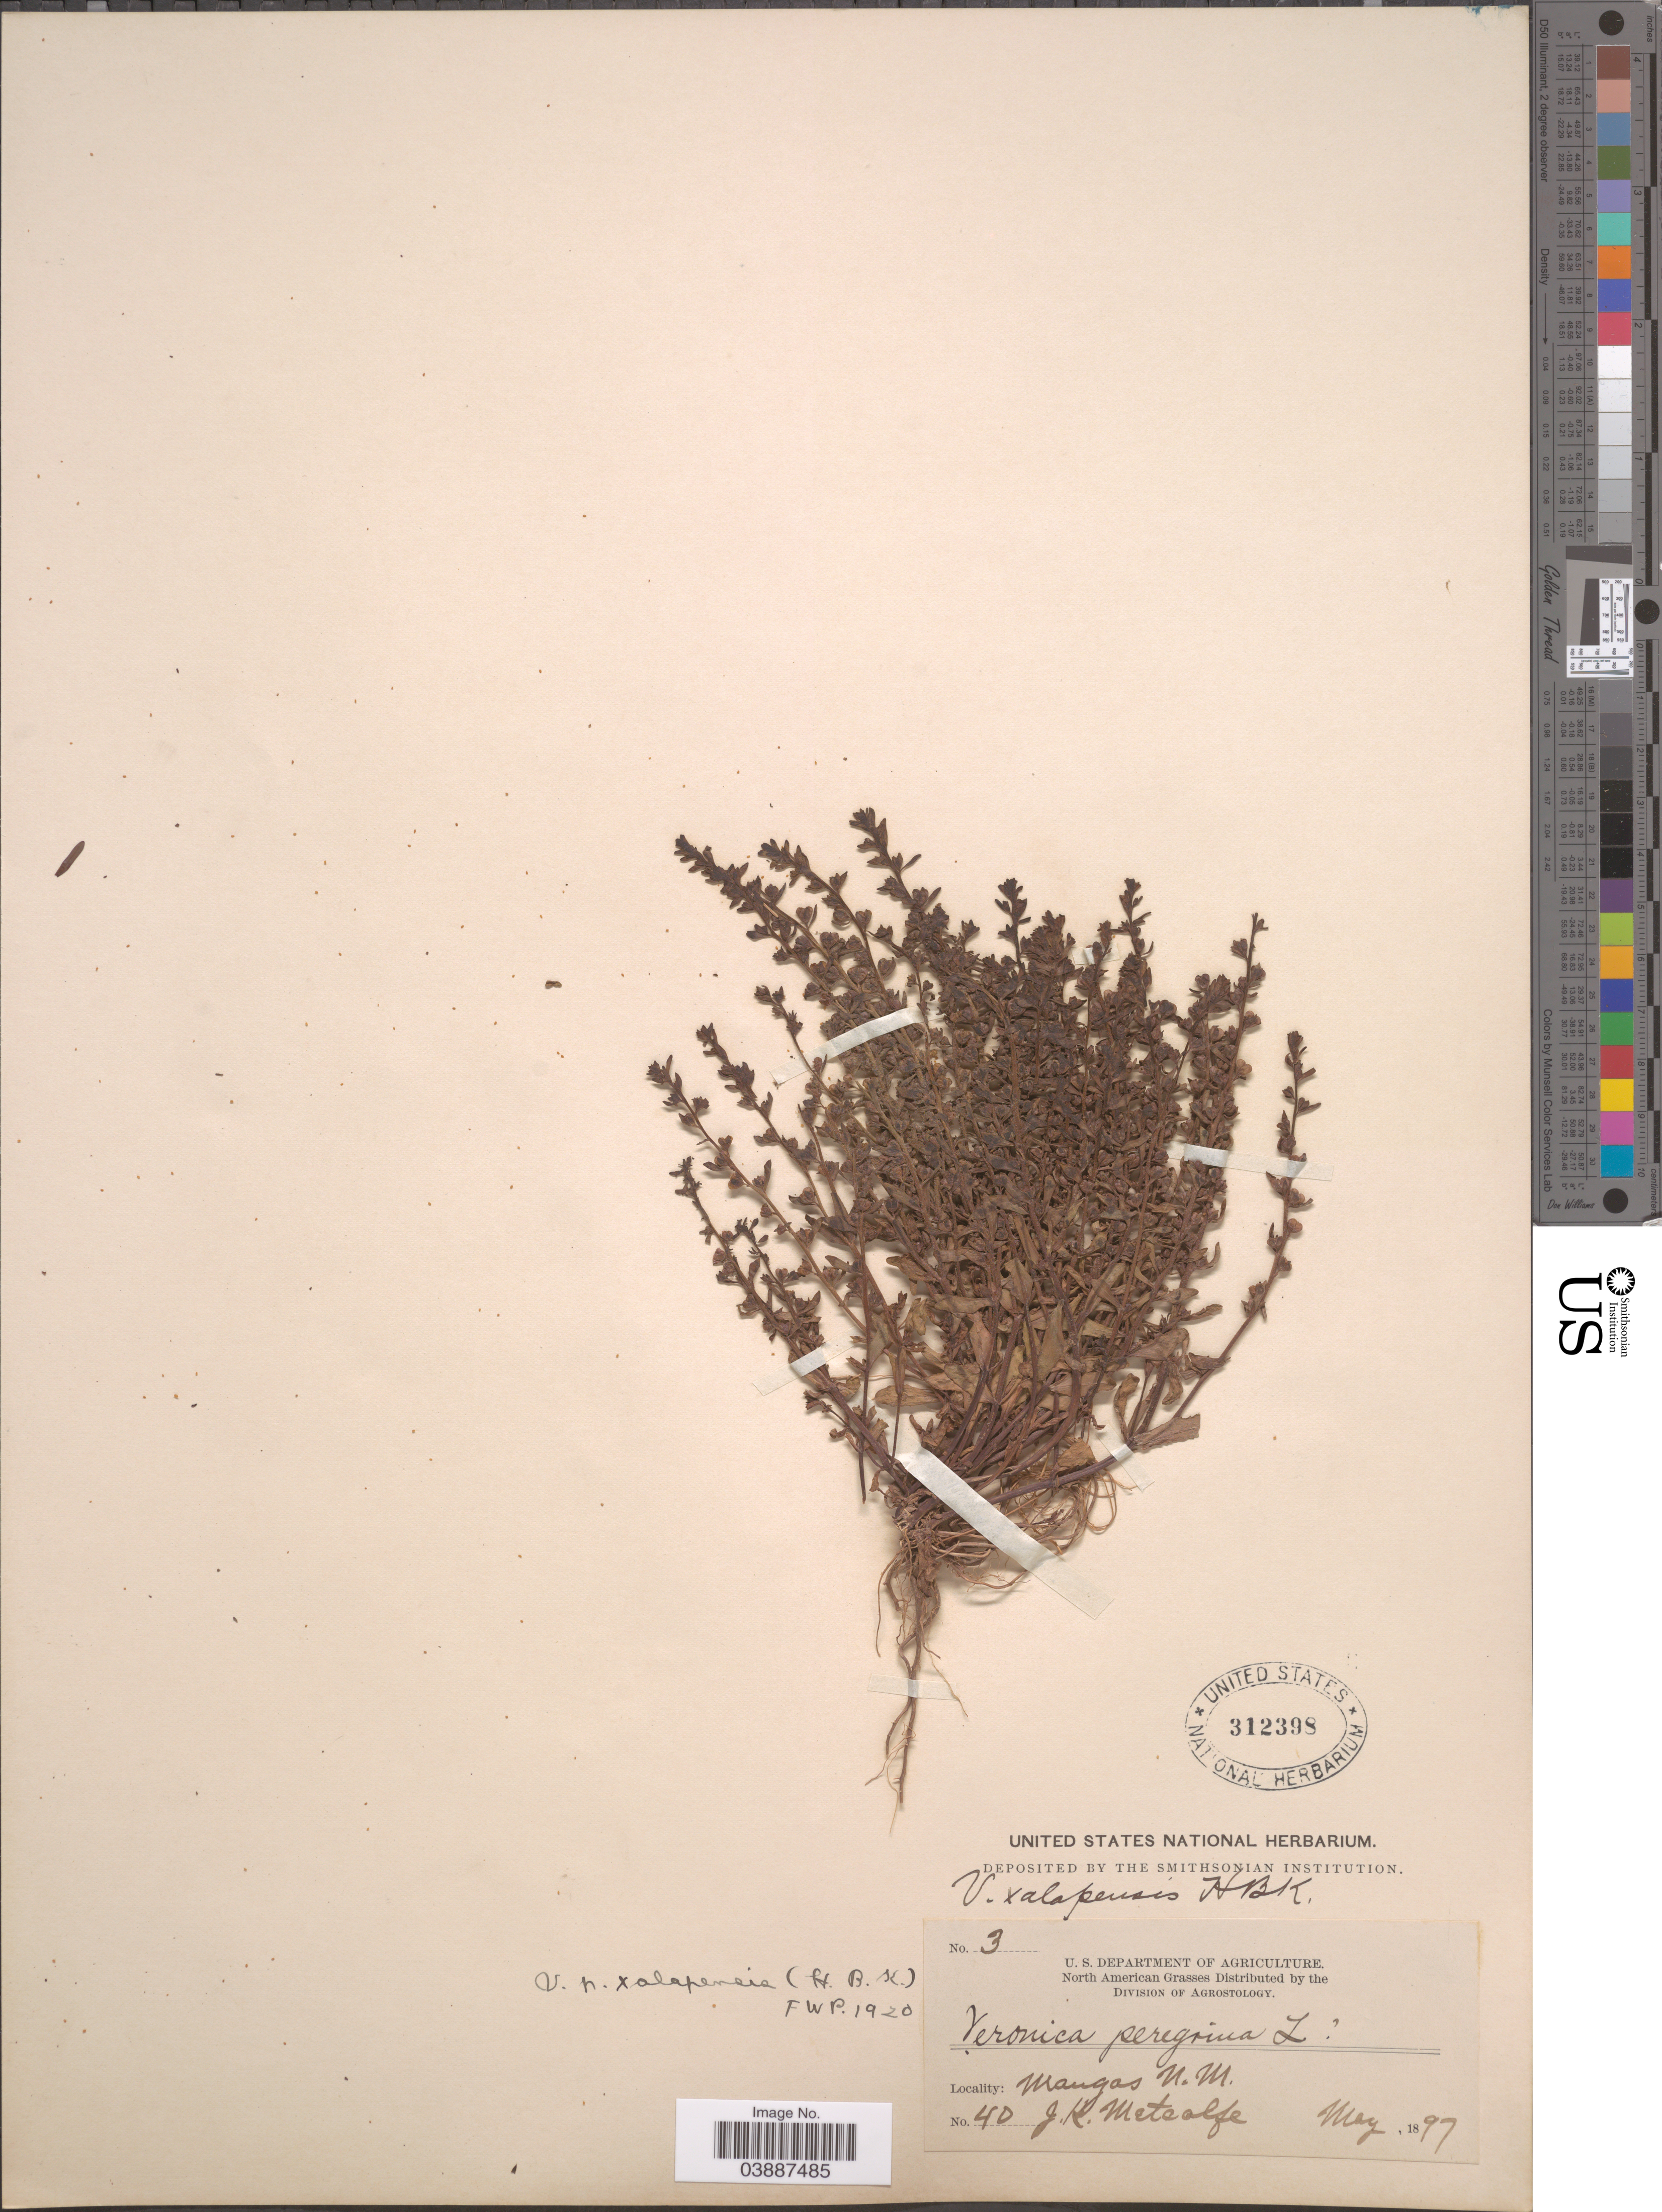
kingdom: Plantae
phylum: Tracheophyta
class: Magnoliopsida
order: Lamiales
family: Plantaginaceae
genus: Veronica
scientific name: Veronica xalapensis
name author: Kunth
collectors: J. Metcalfe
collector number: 40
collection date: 1897-05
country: United States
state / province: New Mexico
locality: Mangas.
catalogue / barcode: US 312398